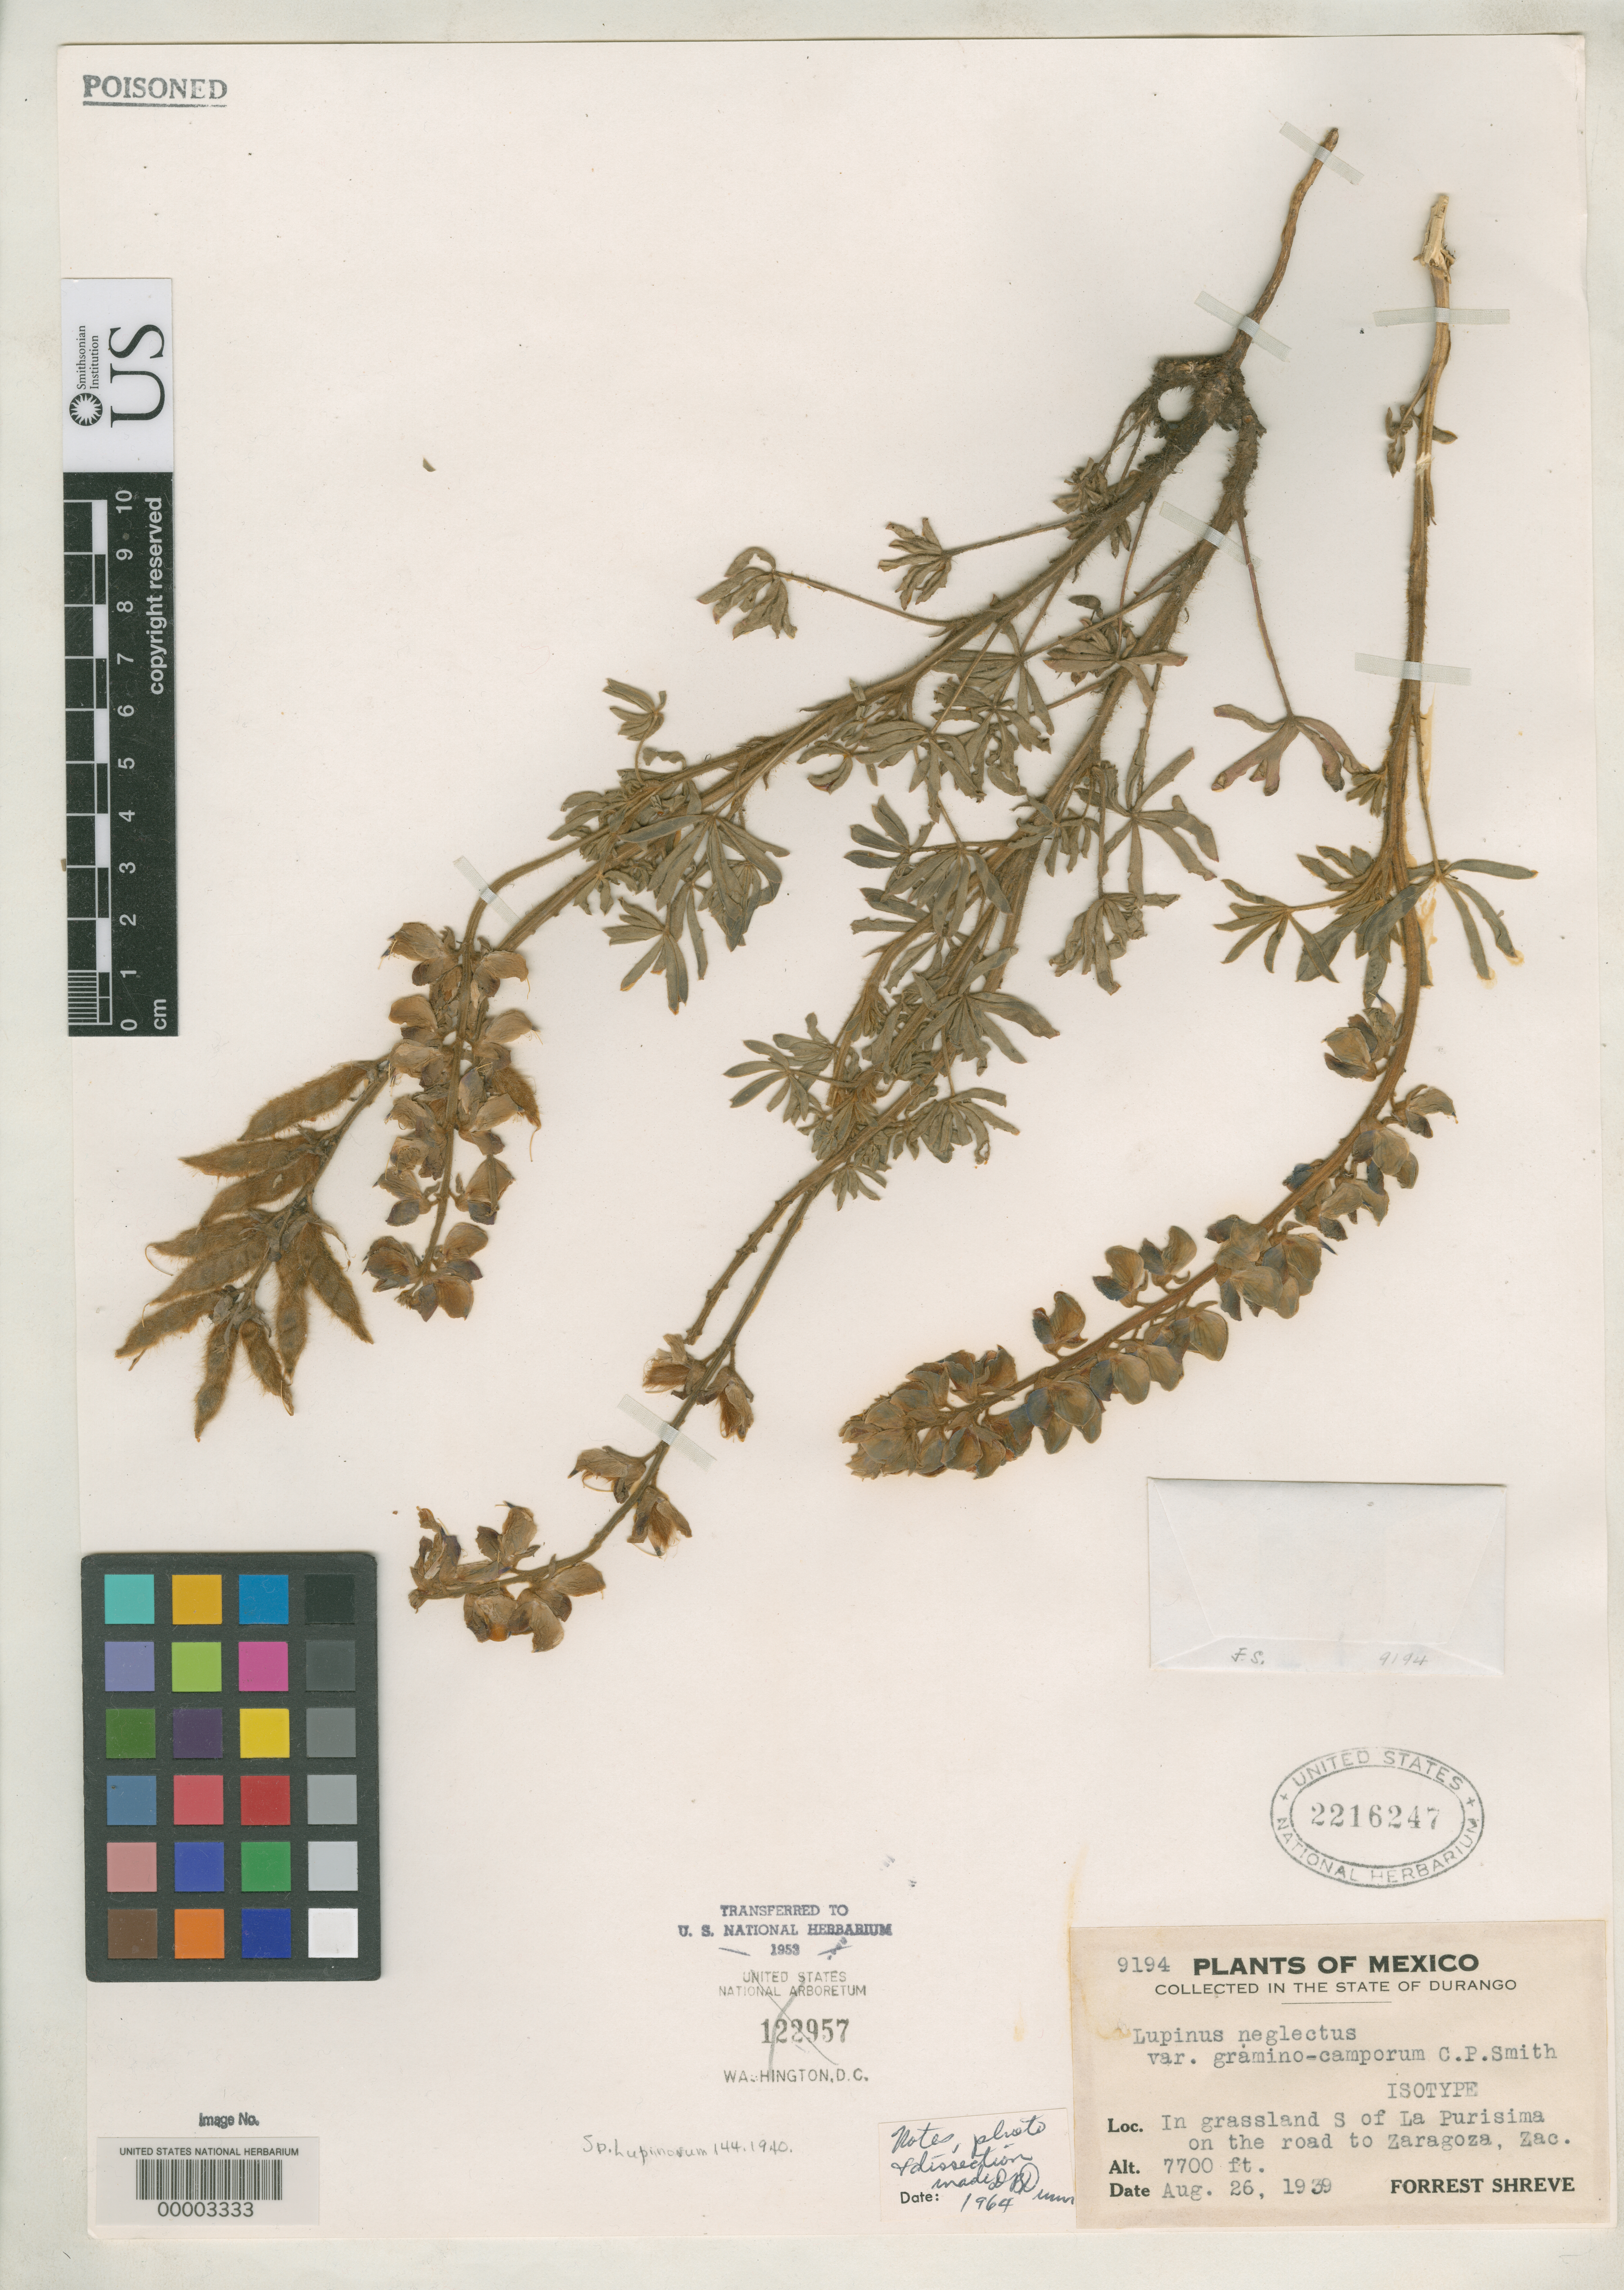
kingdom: Plantae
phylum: Tracheophyta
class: Magnoliopsida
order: Fabales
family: Fabaceae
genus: Lupinus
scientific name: Lupinus neglectus var. gramino-camporum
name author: C.P. Sm.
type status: Isotype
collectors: F. Shreve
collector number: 9194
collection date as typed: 26 Aug 1939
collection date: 1939-08-26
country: Mexico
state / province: Durango / Zacatecas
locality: South of La Purisima, on road to Zaragoza.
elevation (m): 2347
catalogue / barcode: US 2216247